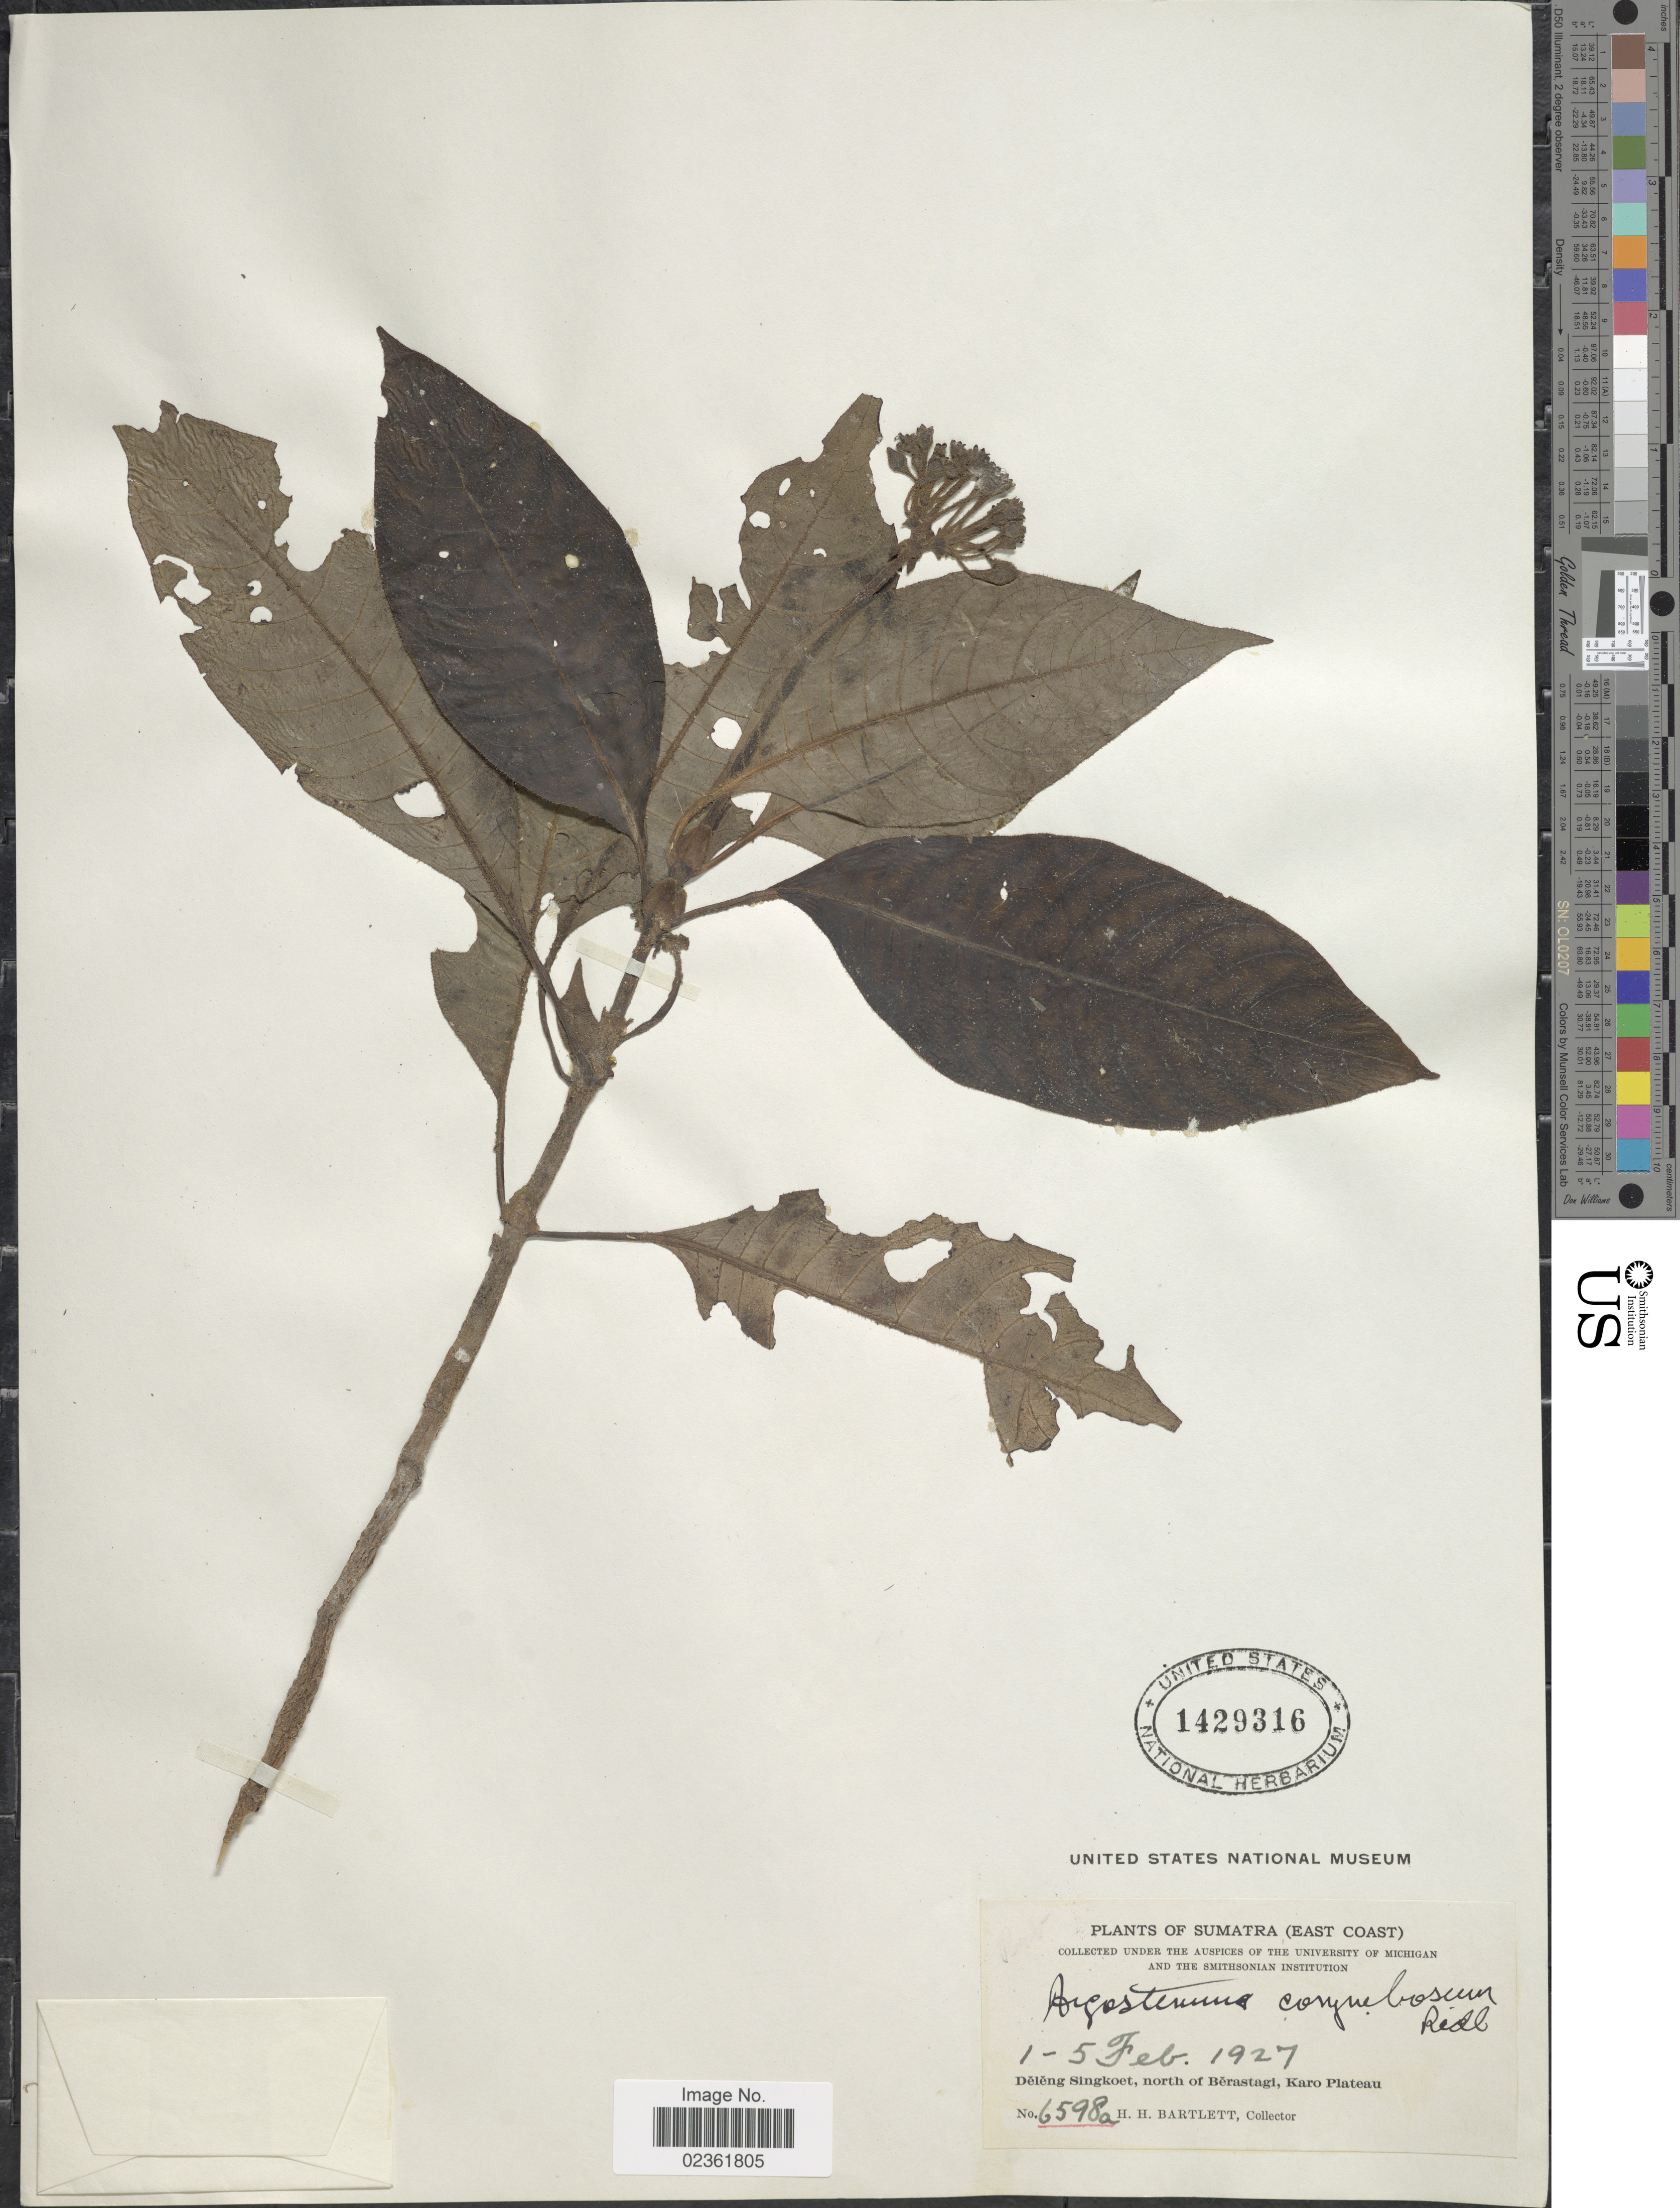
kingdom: Plantae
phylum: Tracheophyta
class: Magnoliopsida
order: Gentianales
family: Rubiaceae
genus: Argostemma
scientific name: Argostemma corymbosum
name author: Ridl.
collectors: H. H. Bartlett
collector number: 6598a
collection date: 1927-02-01/1927-02-05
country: Indonesia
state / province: Sumatra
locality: (East Coast), Deleng Singkoet, north of Berastagi, Karo Plateau.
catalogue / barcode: US 1429316